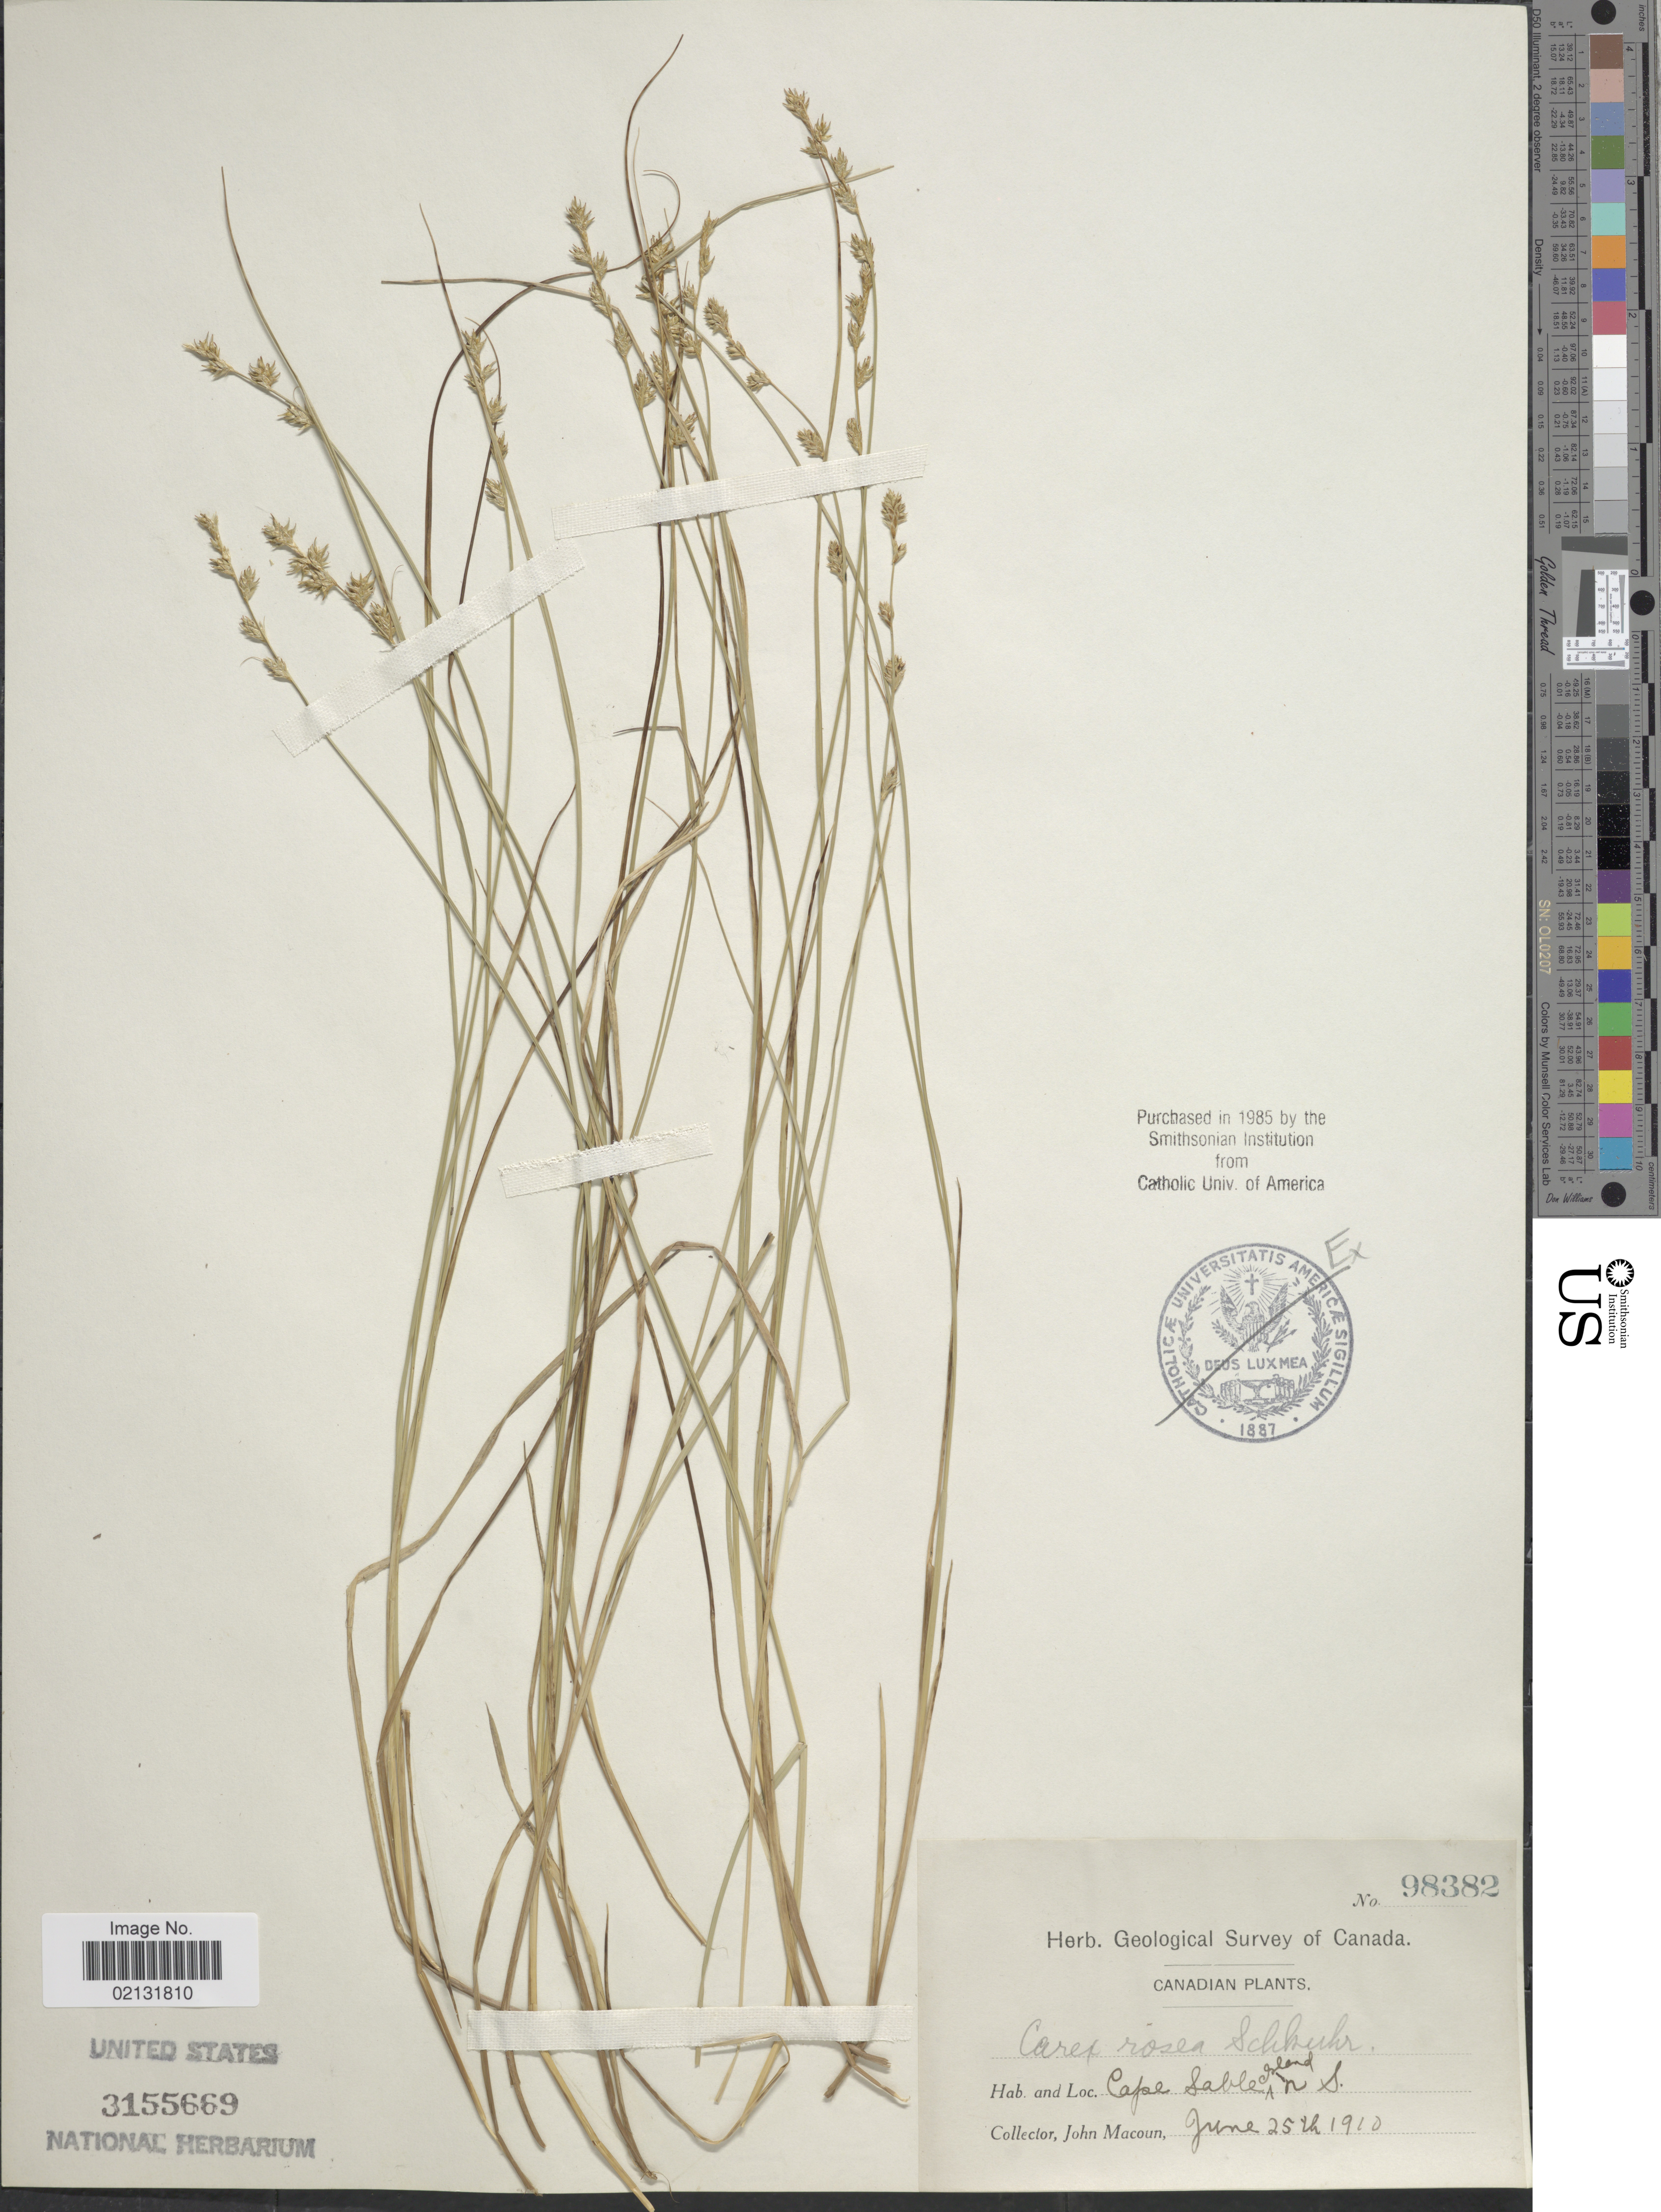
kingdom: Plantae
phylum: Tracheophyta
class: Liliopsida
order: Poales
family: Cyperaceae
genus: Carex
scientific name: Carex rosea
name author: Willd.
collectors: J. Macoun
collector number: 98382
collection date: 1910-06-25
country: Canada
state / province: Nova Scotia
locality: Cape Sable Island, N.S.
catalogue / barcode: US 3155669